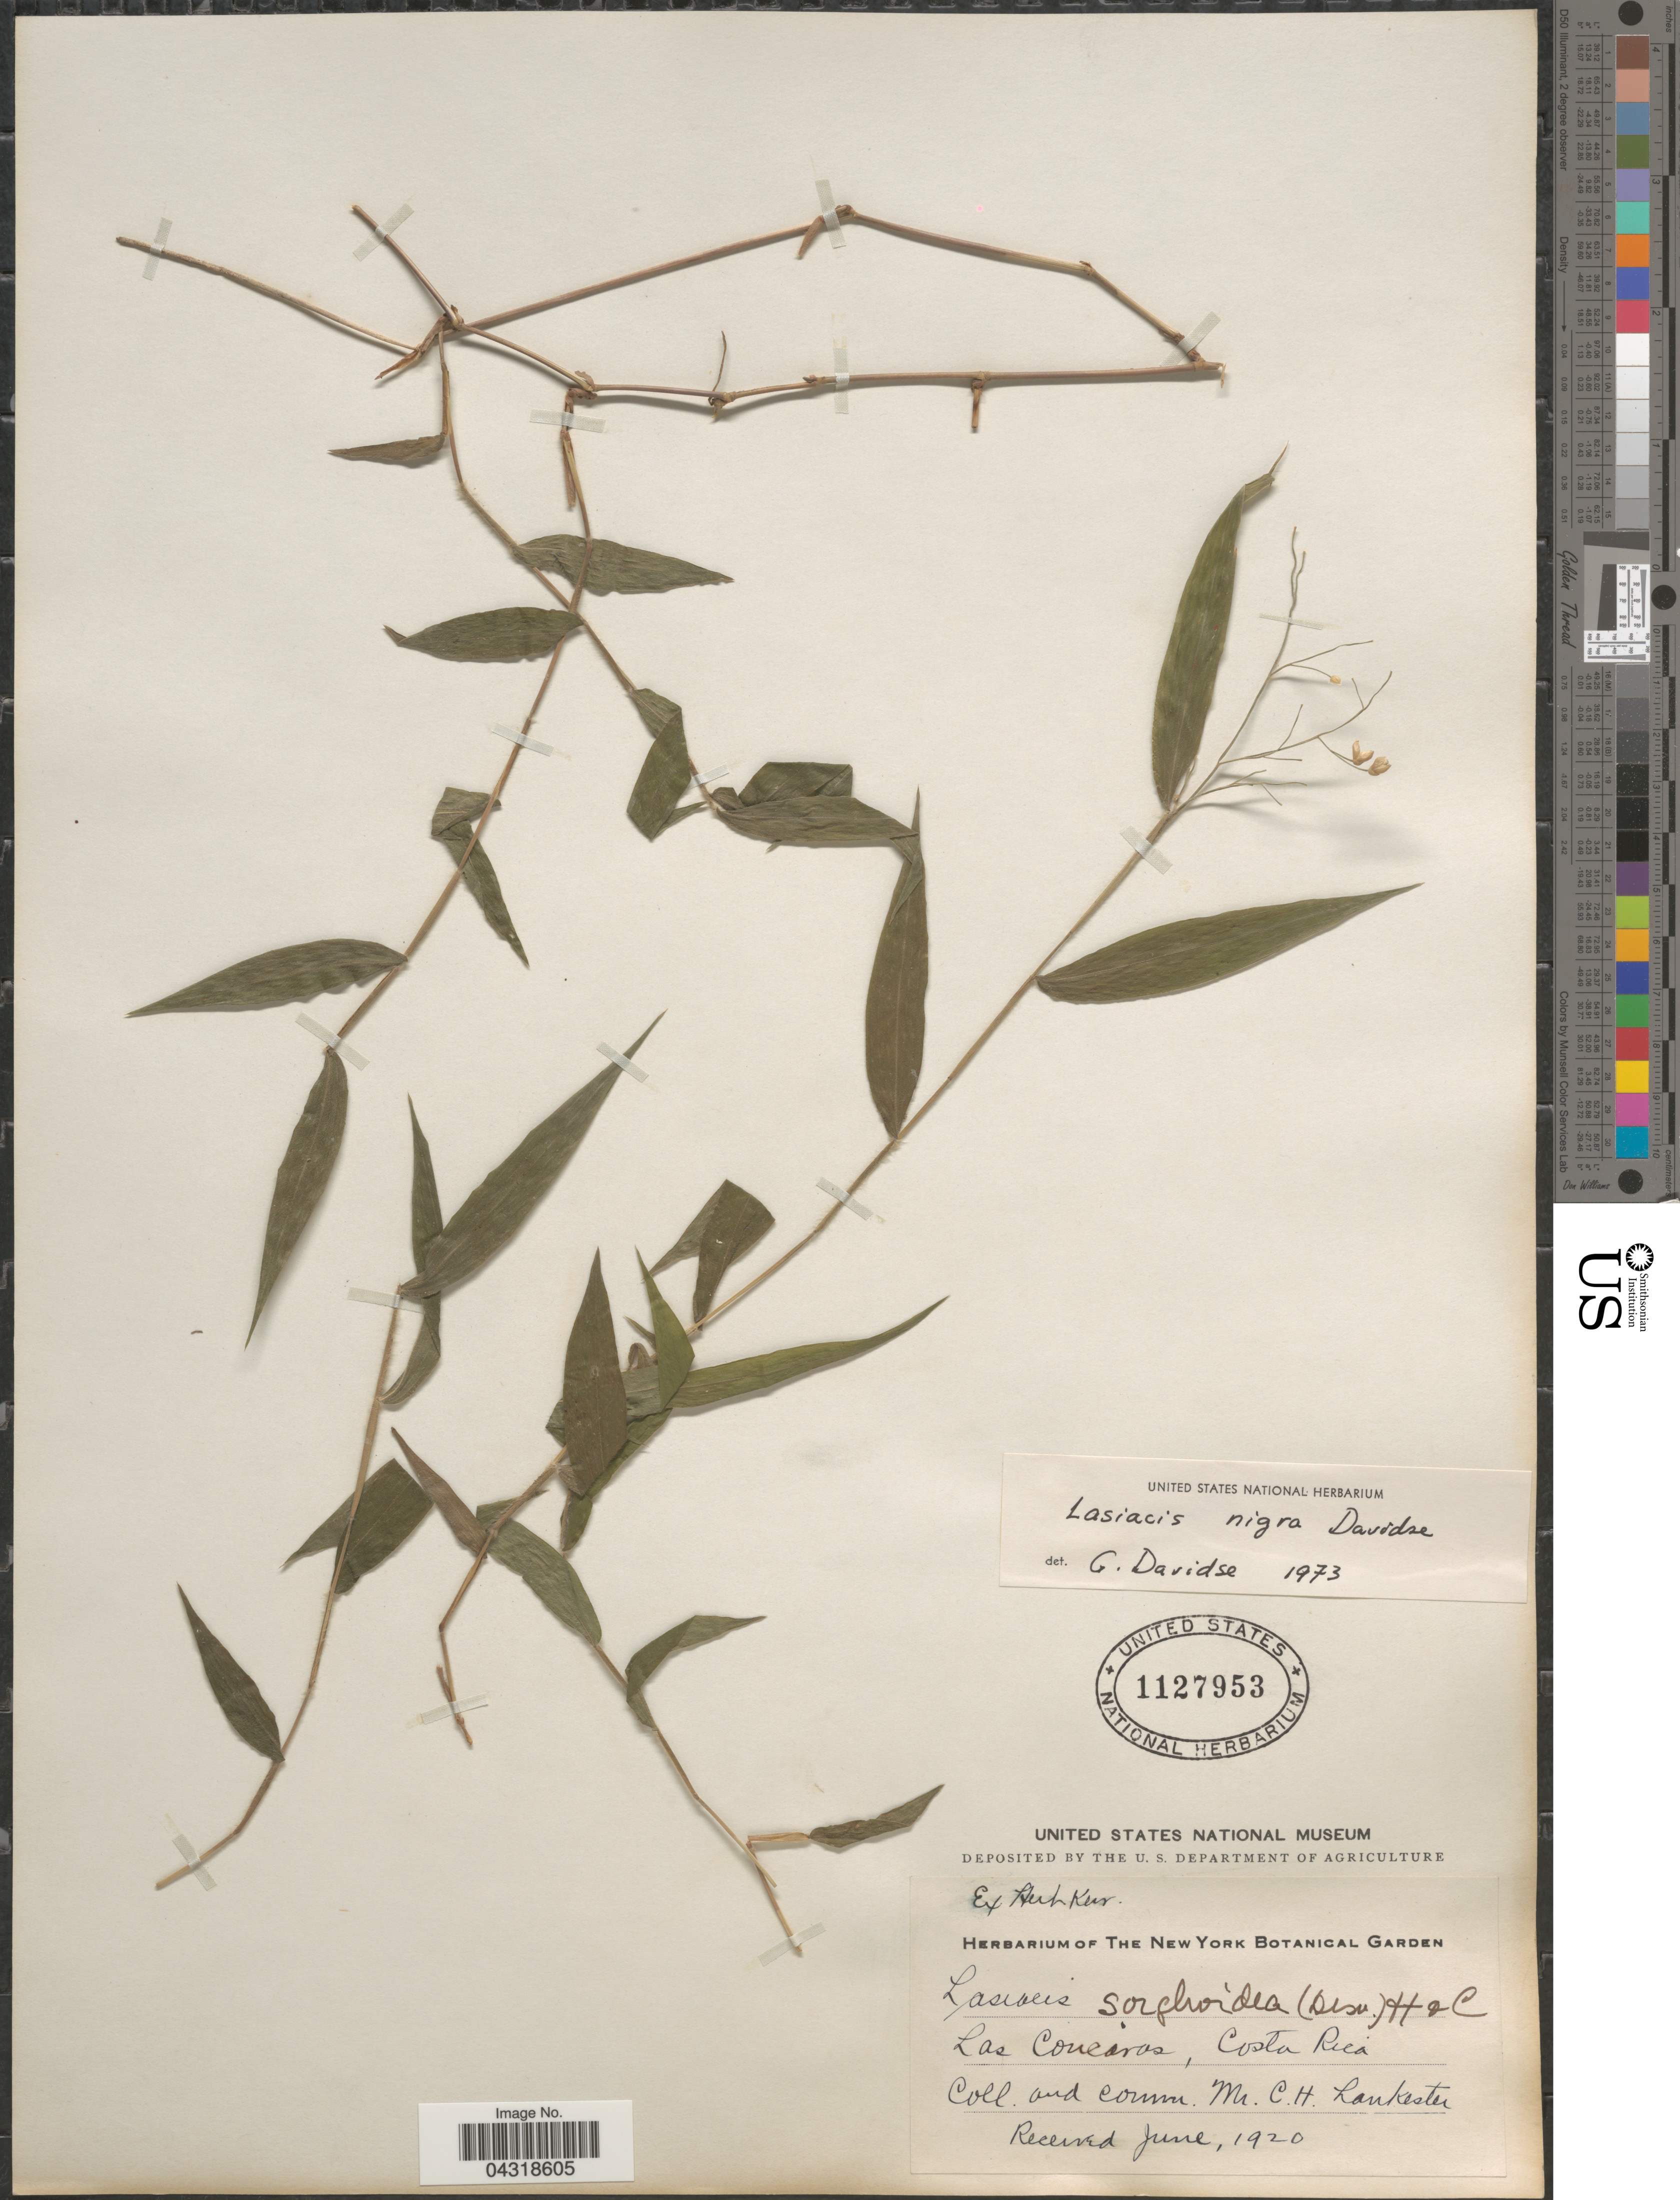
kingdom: Plantae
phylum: Tracheophyta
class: Liliopsida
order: Poales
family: Poaceae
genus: Lasiacis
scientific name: Lasiacis nigra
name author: Davidse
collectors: C. H. Lankester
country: Costa Rica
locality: Las Concavas.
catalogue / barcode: US 1127953